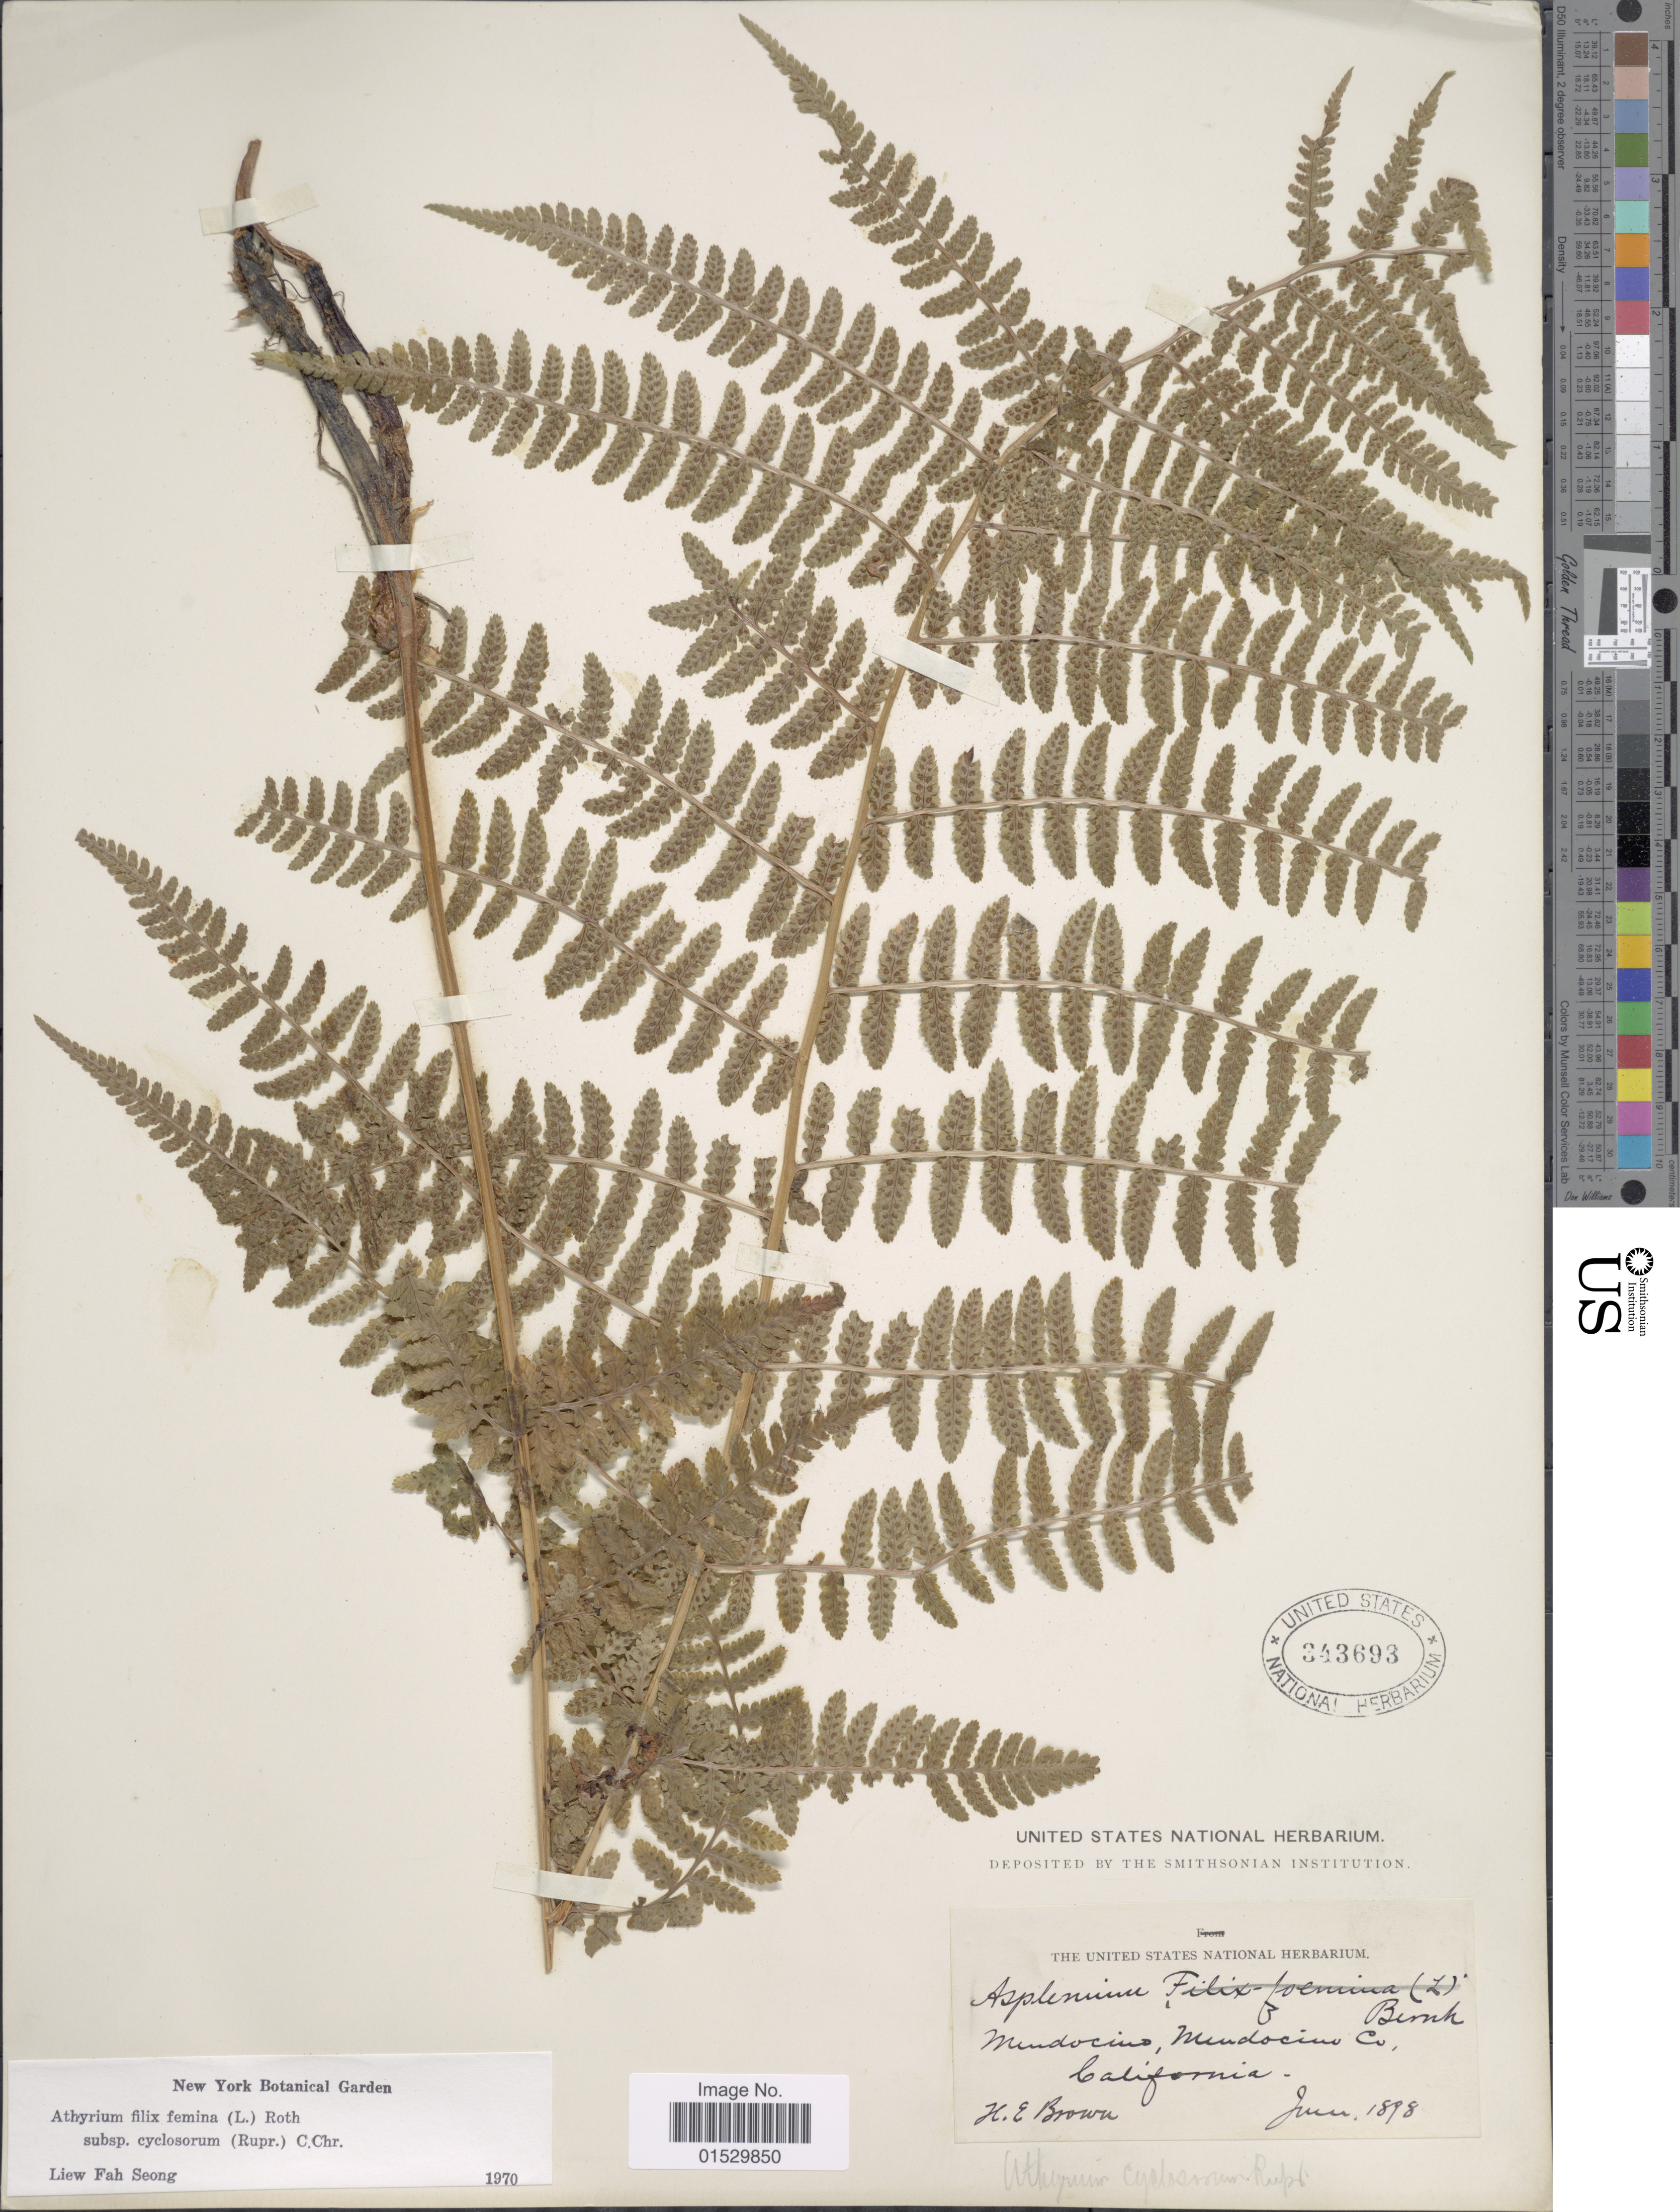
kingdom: Plantae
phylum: Tracheophyta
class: Polypodiopsida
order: Polypodiales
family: Athyriaceae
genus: Athyrium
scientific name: Athyrium filix-femina subsp. cyclosorum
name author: (Rupr.) C. Chr.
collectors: H. E. Brown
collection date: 1898-06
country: United States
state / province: California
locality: Mudicino, Mendicino Co.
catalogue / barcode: US 343693